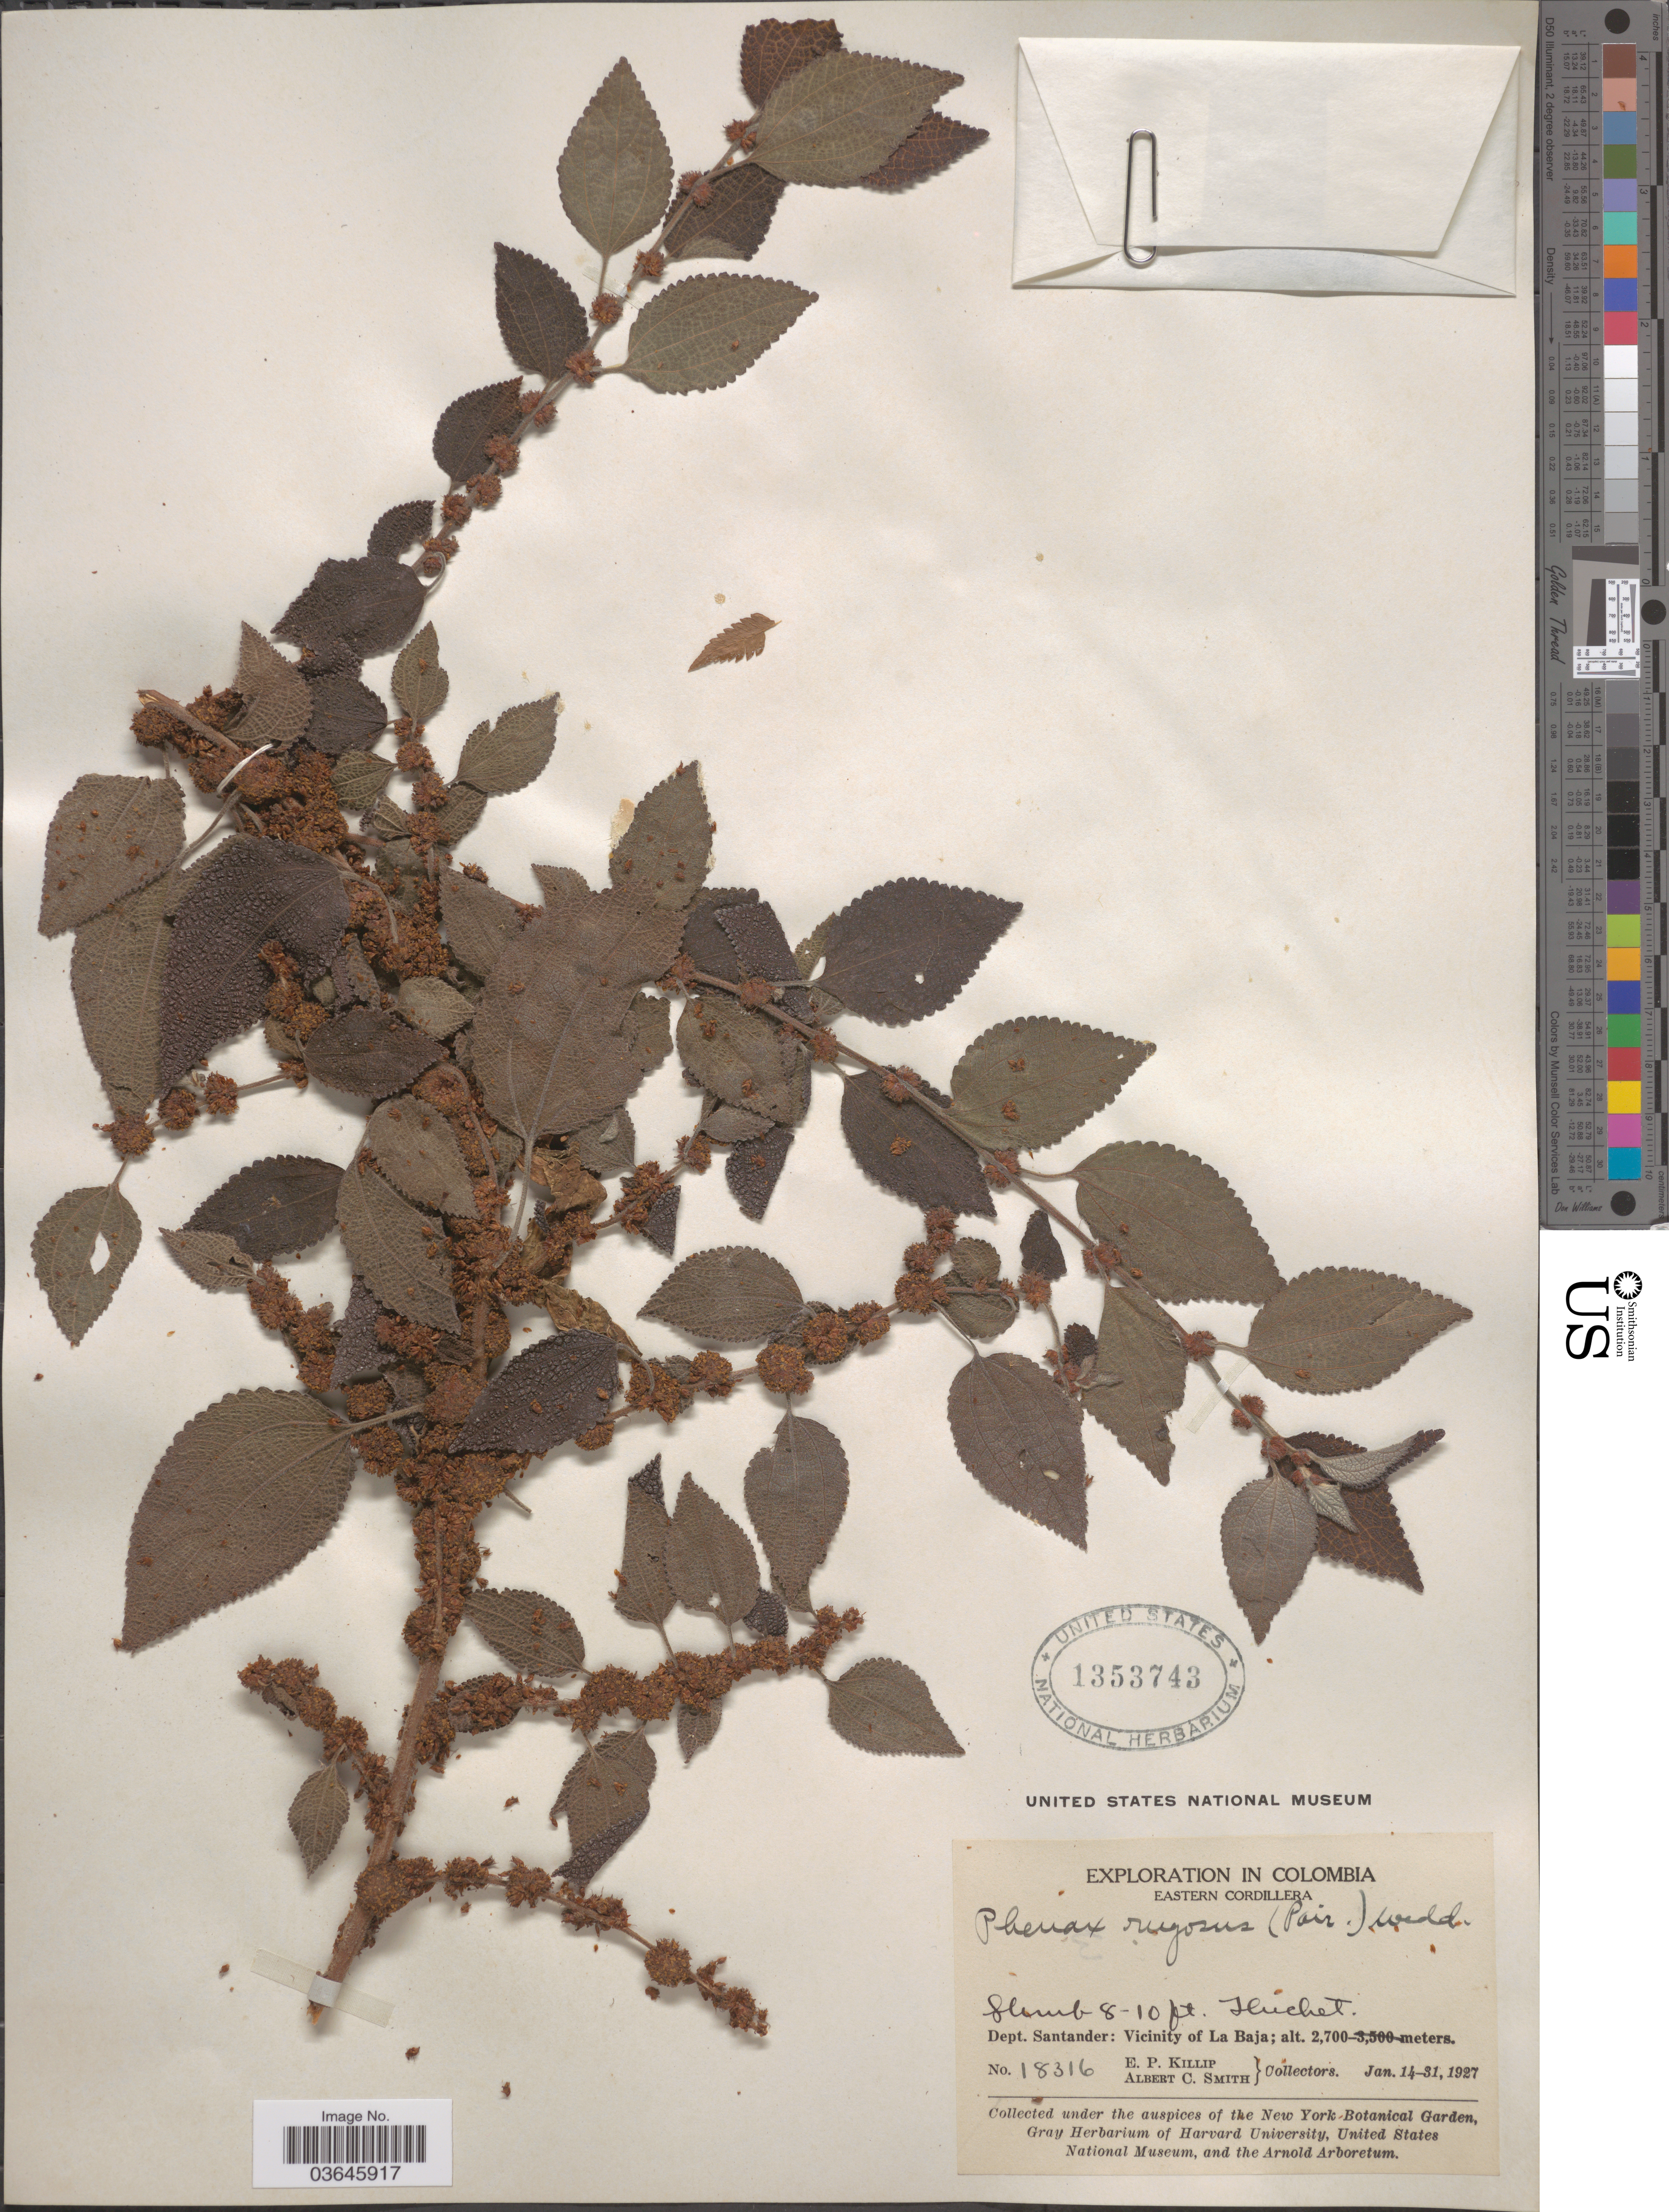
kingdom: Plantae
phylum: Tracheophyta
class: Magnoliopsida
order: Rosales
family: Urticaceae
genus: Phenax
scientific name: Phenax rugosus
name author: (Poir.) Wedd.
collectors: E. P. Killip & A. C. Smith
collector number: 18316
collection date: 1927-01-14/1927-01-31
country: Colombia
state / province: Santander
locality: Eastern Cordillera. Dept. Santander: Vicinity of La Baja.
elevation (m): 2700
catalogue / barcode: US 1353743